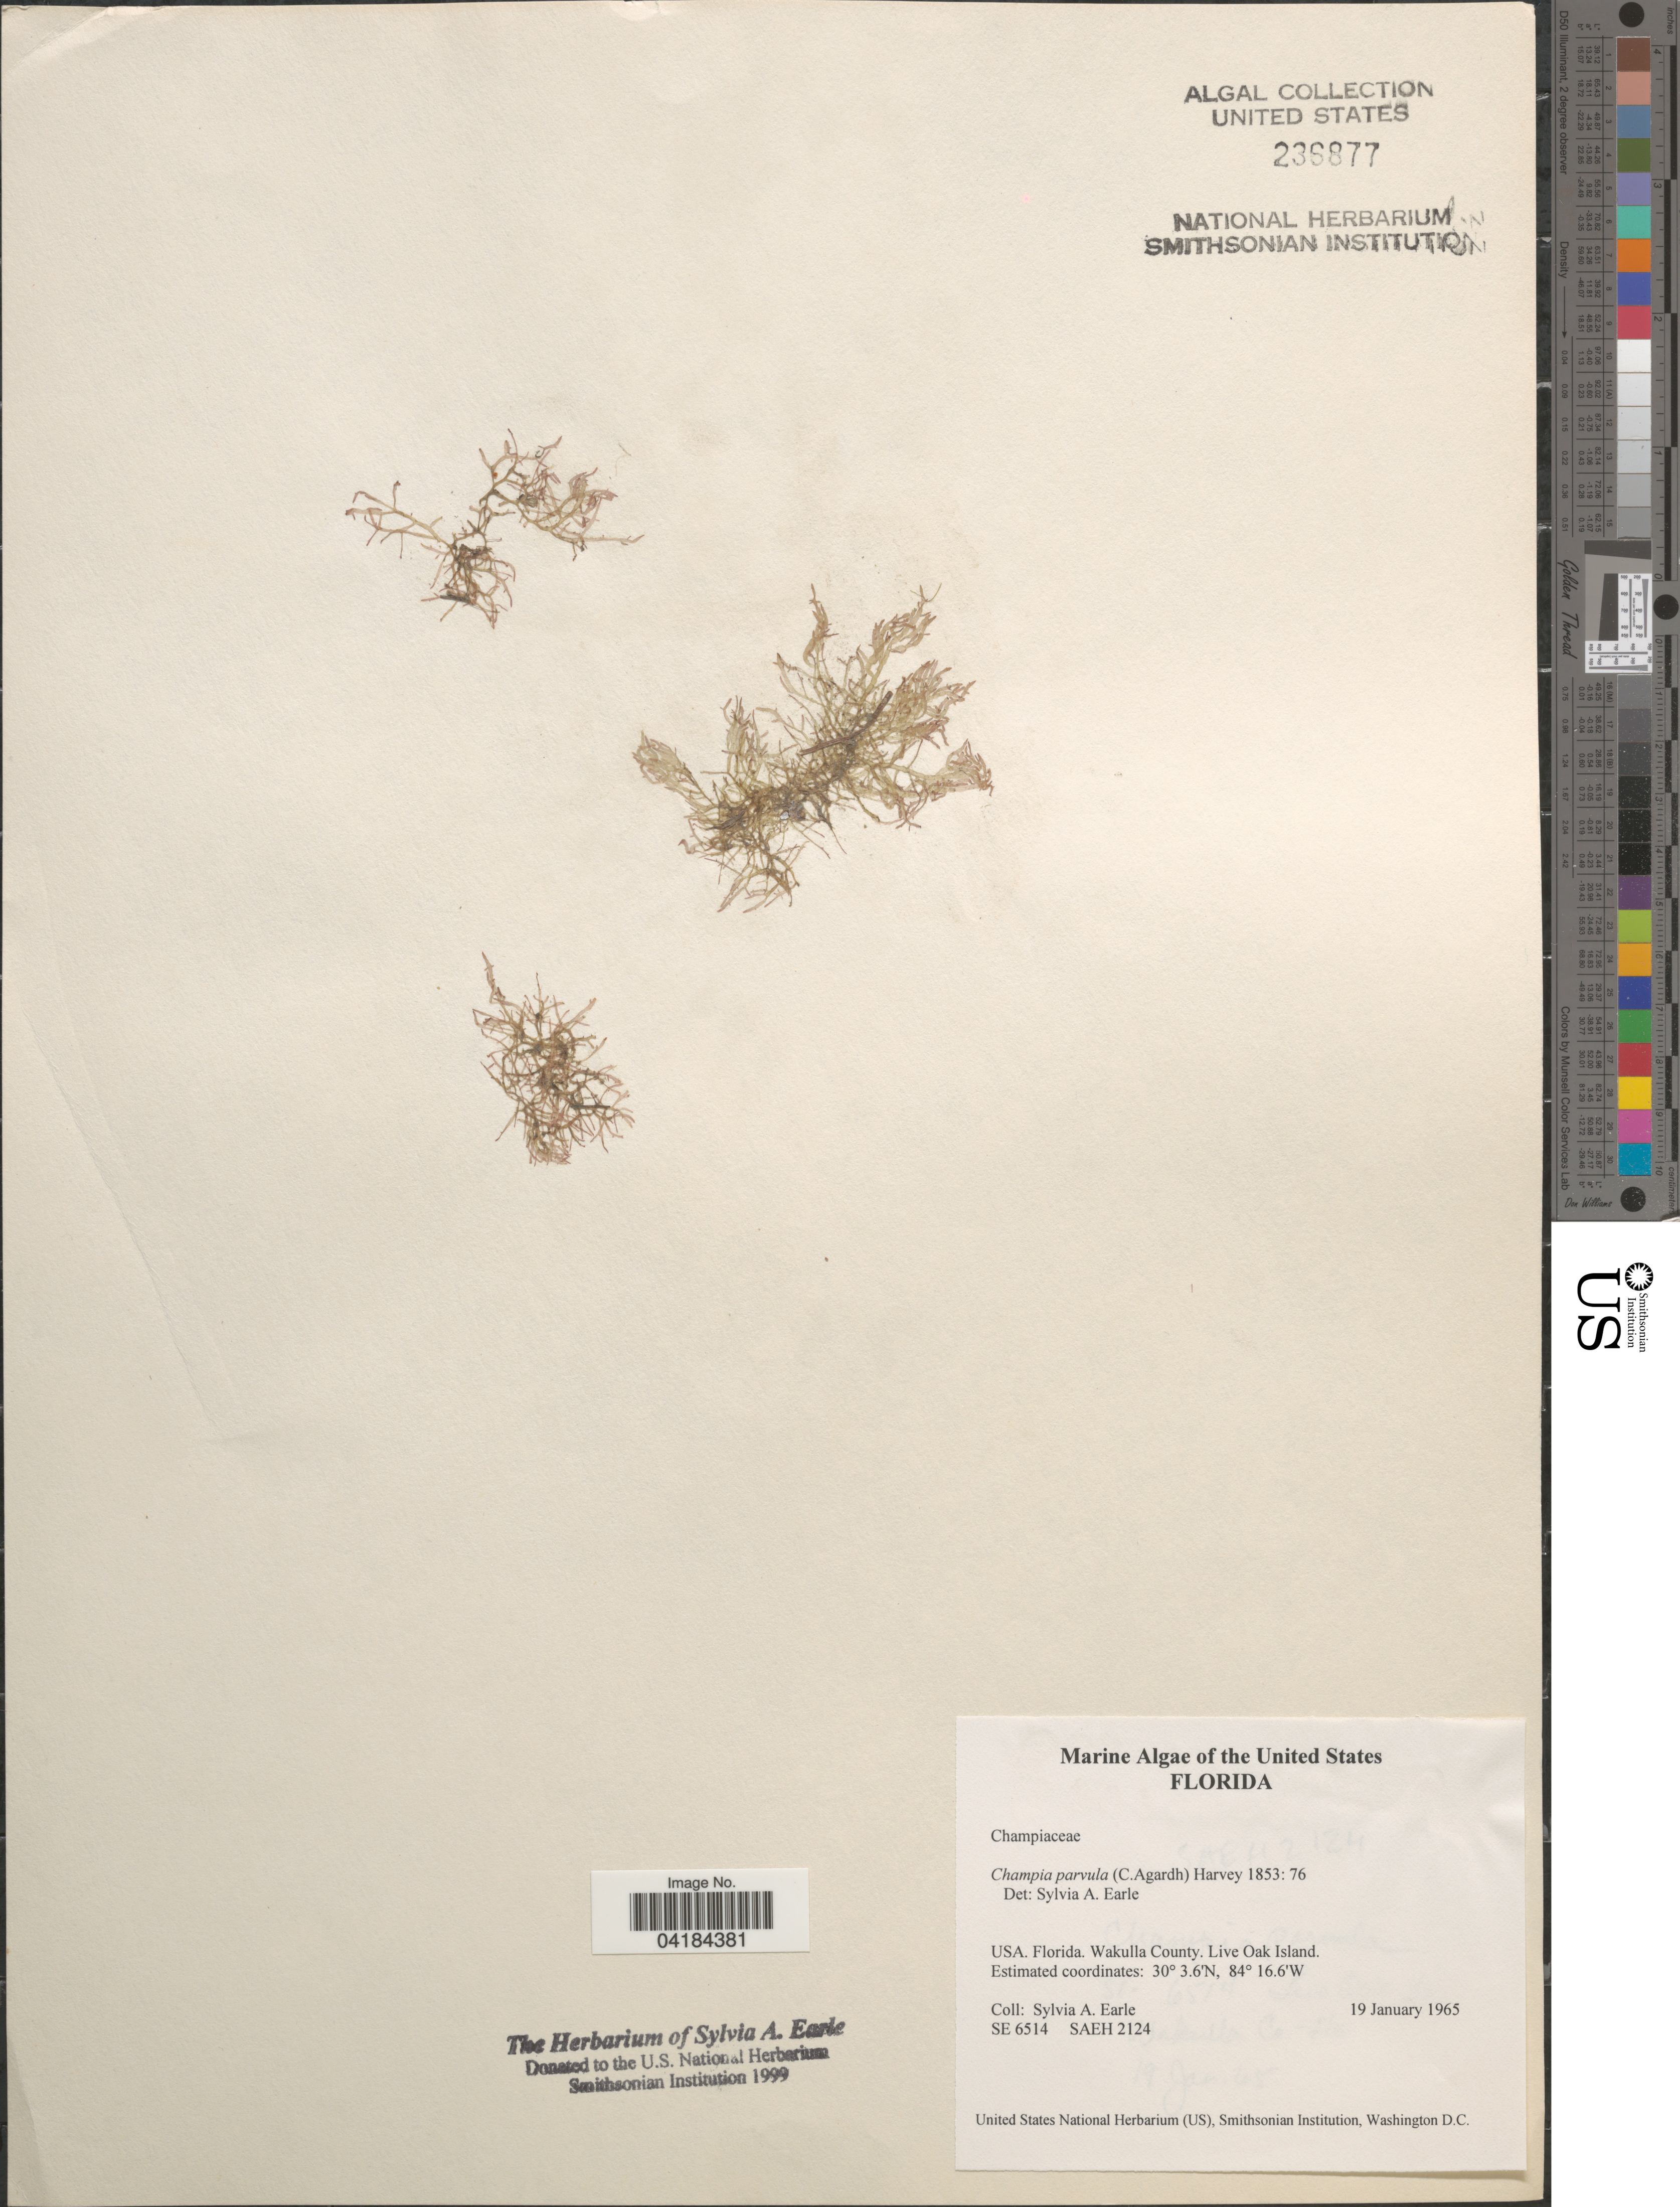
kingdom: Plantae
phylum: Rhodophyta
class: Florideophyceae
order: Rhodymeniales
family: Champiaceae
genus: Champia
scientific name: Champia parvula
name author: (C. Agardh) Harv.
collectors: S. A. Earle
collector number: SE6514/SAEH2124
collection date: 1965-01-19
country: United States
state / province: Florida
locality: Wakulla County. Live Oak Island.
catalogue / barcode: US 236877